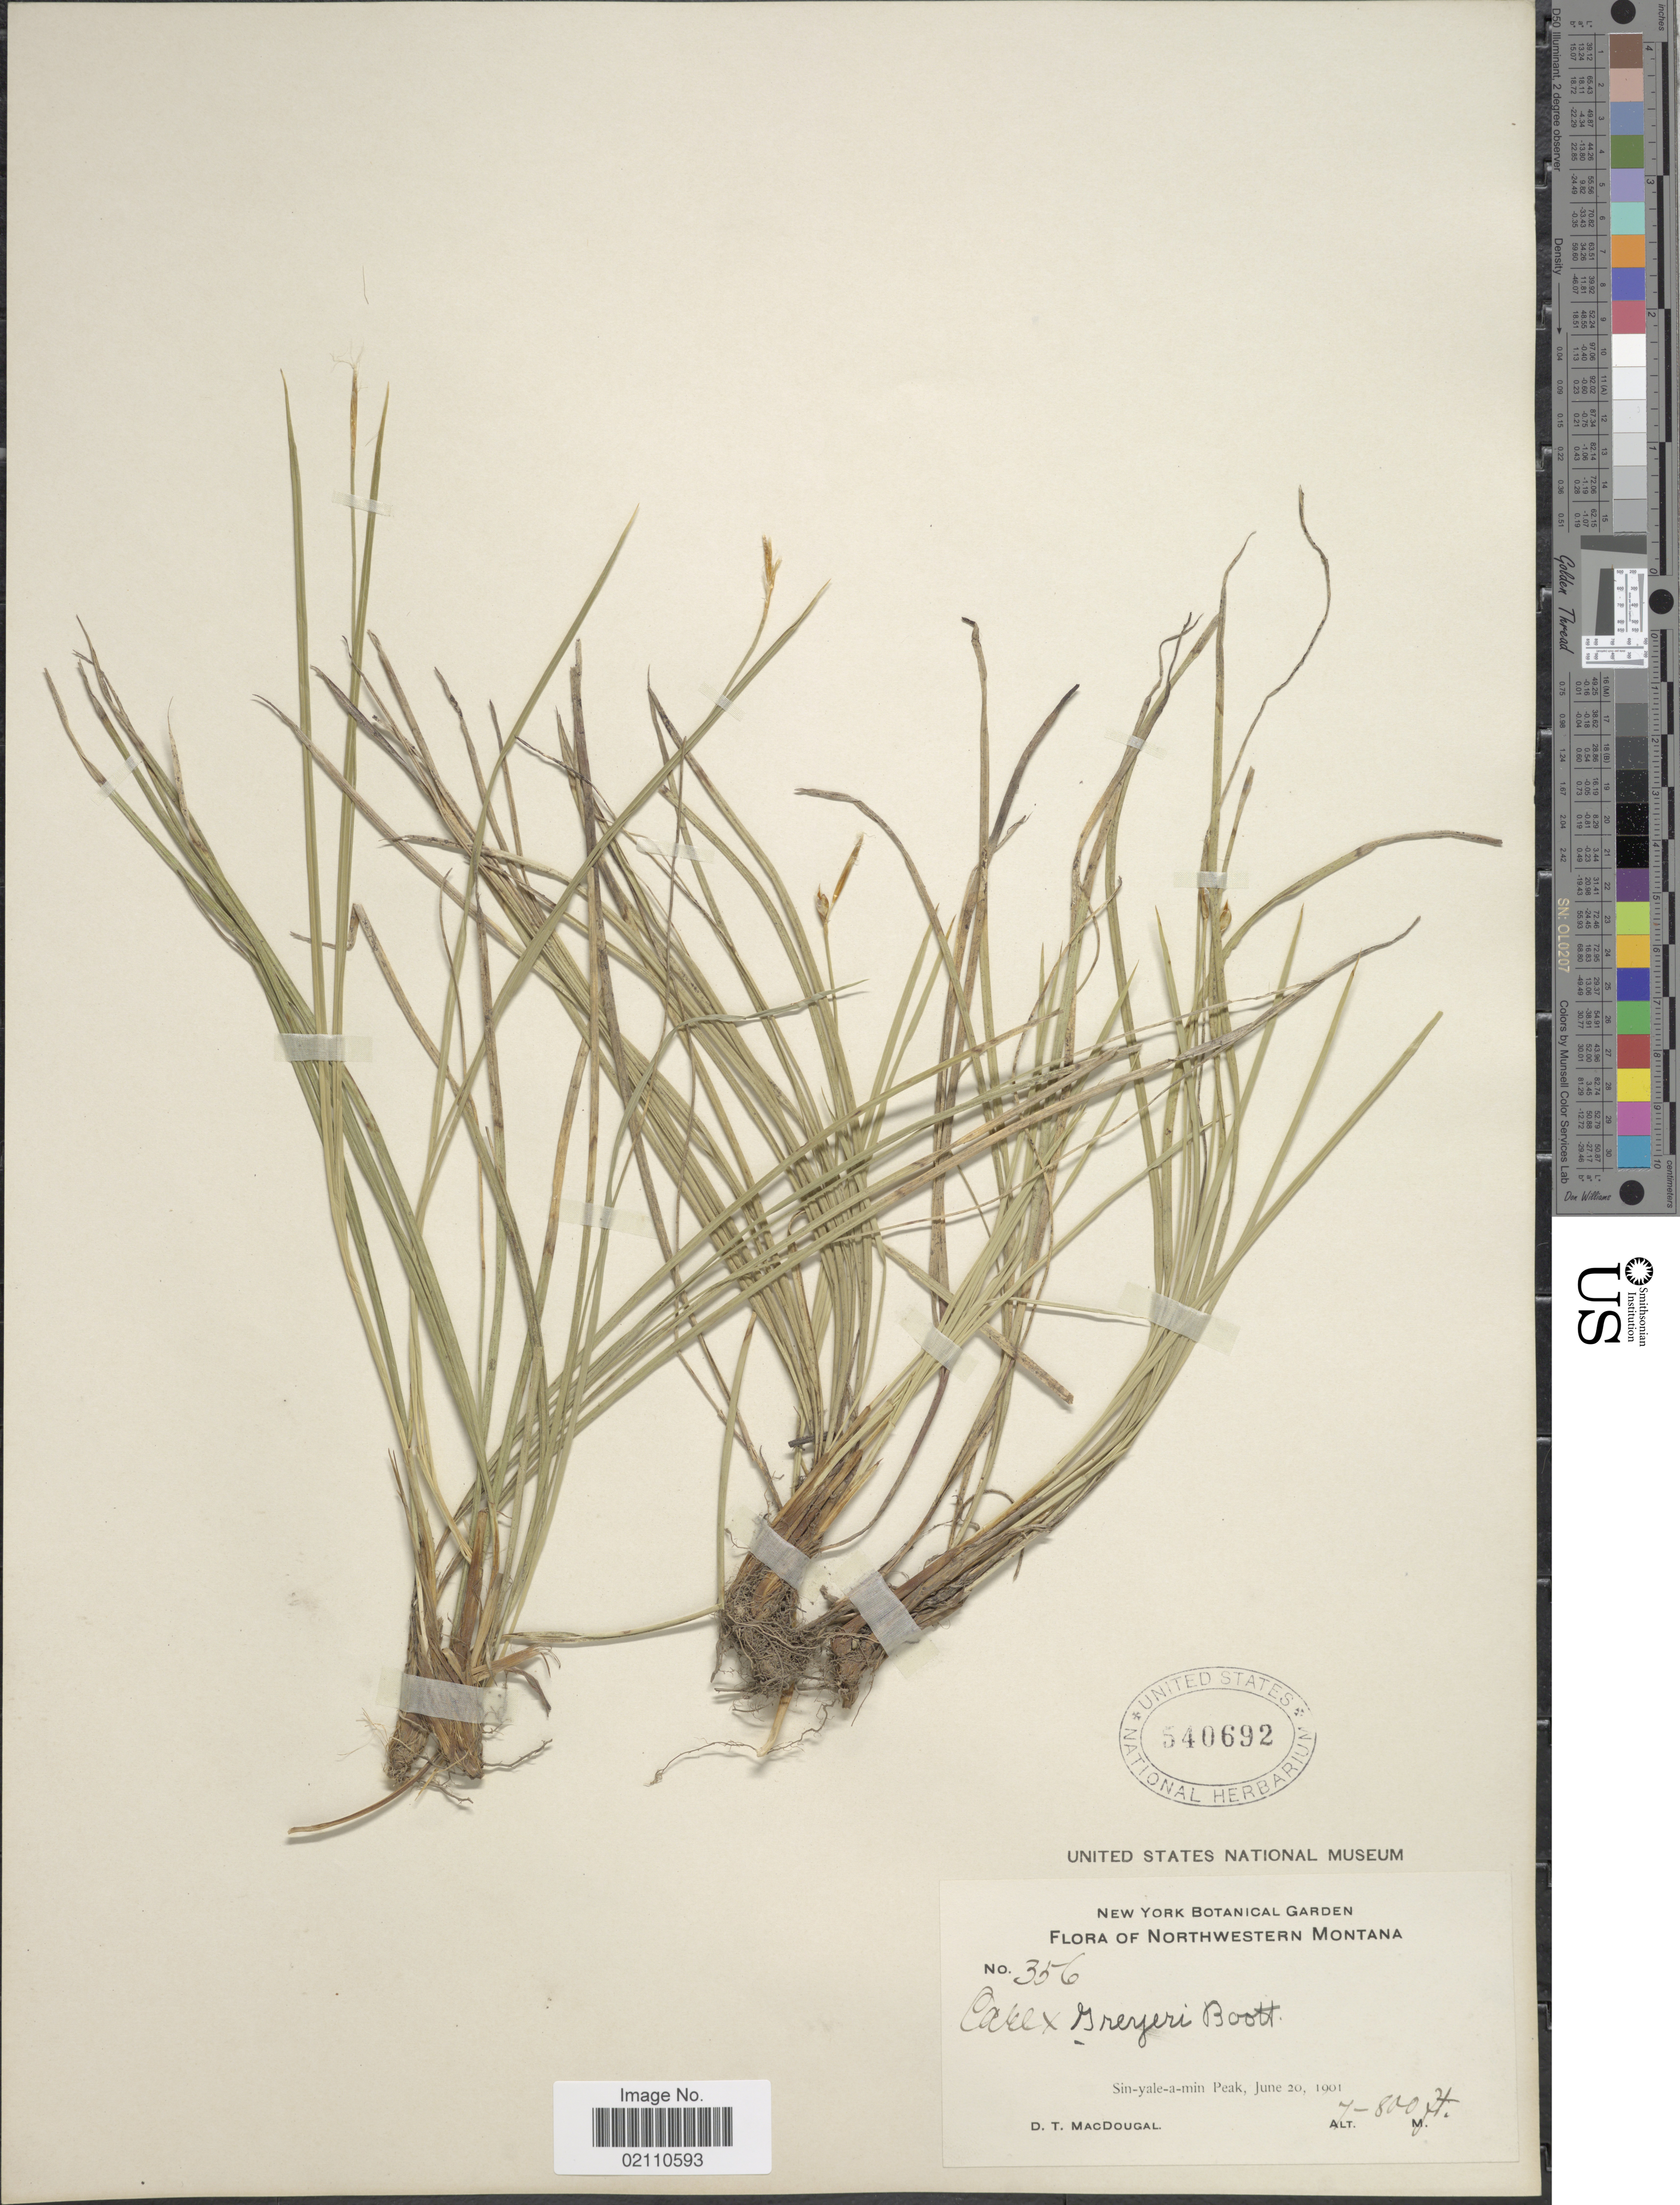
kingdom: Plantae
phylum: Tracheophyta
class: Liliopsida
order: Poales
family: Cyperaceae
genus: Carex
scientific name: Carex geyeri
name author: Boott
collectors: D. T. MacDougal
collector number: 356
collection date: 1901-06-20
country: United States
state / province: Montana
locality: Northwestern Montana, Sin-yale-a-min Peak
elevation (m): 213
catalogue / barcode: US 540692